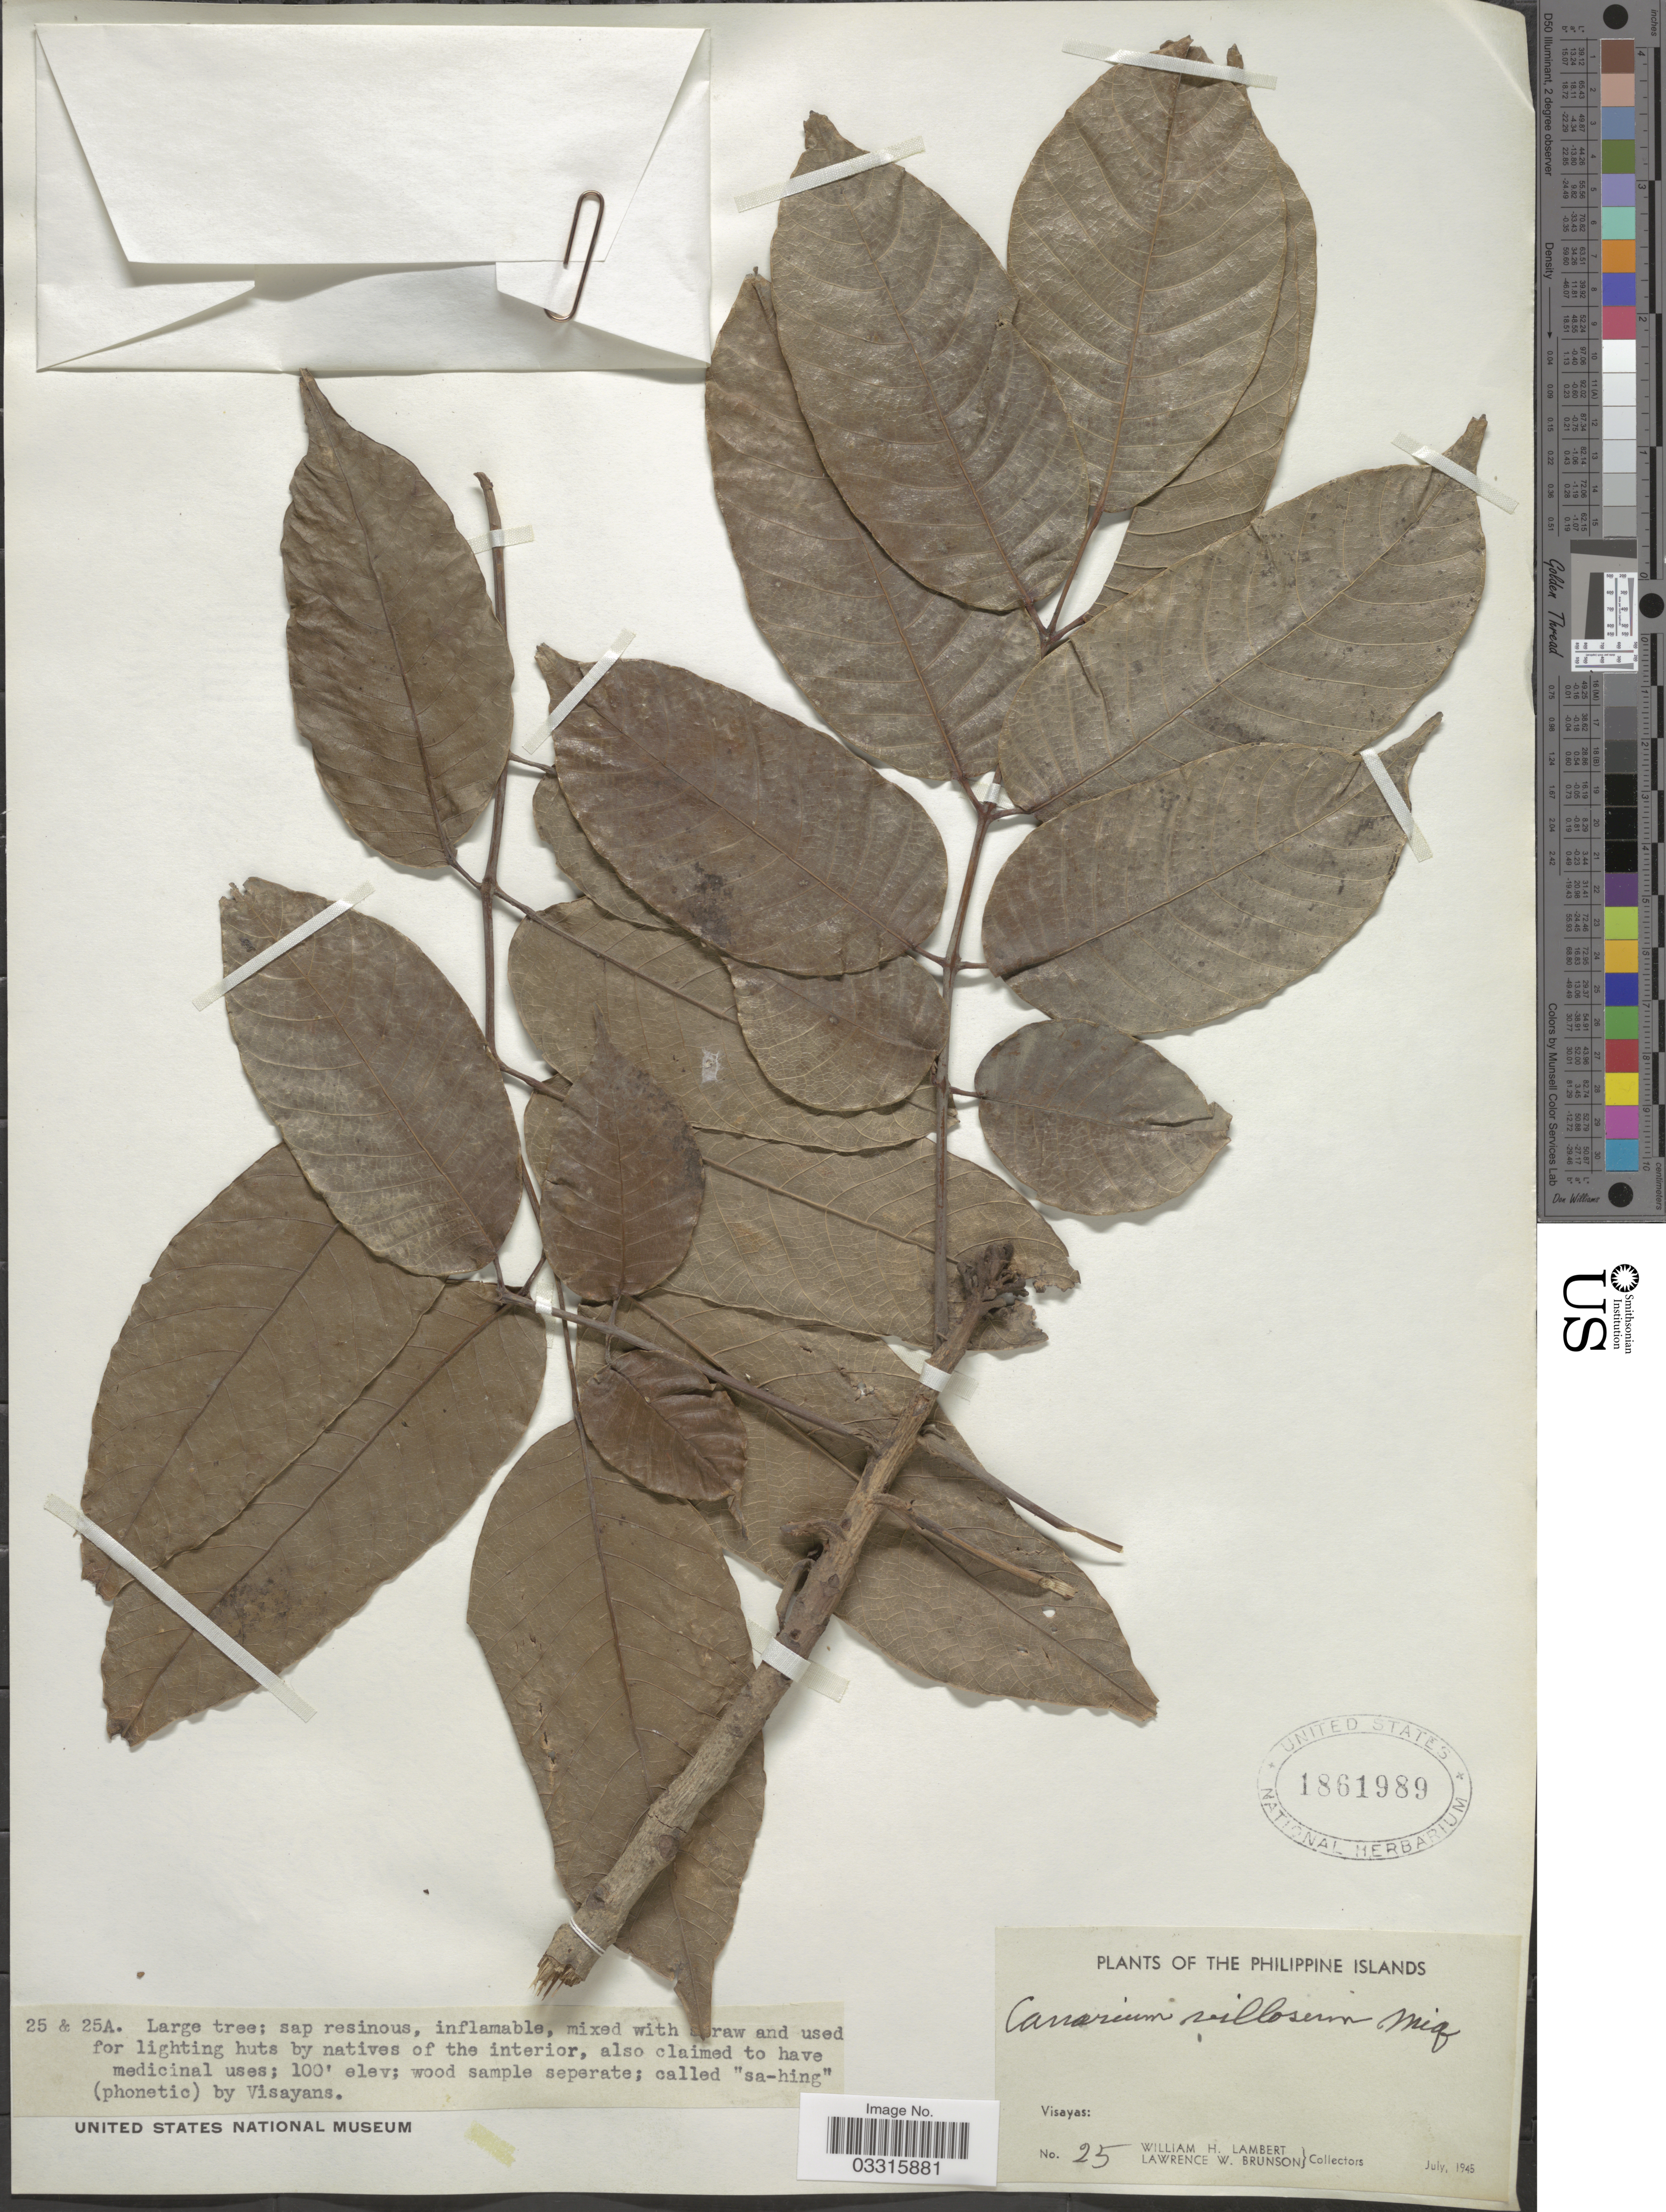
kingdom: Plantae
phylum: Tracheophyta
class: Magnoliopsida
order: Sapindales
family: Burseraceae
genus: Canarium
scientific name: Canarium asperum subsp. asperum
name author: Benth.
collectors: W. Lambert & L. Brunson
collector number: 25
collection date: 1945-07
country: Philippines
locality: Visayas.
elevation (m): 30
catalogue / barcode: US 1861989